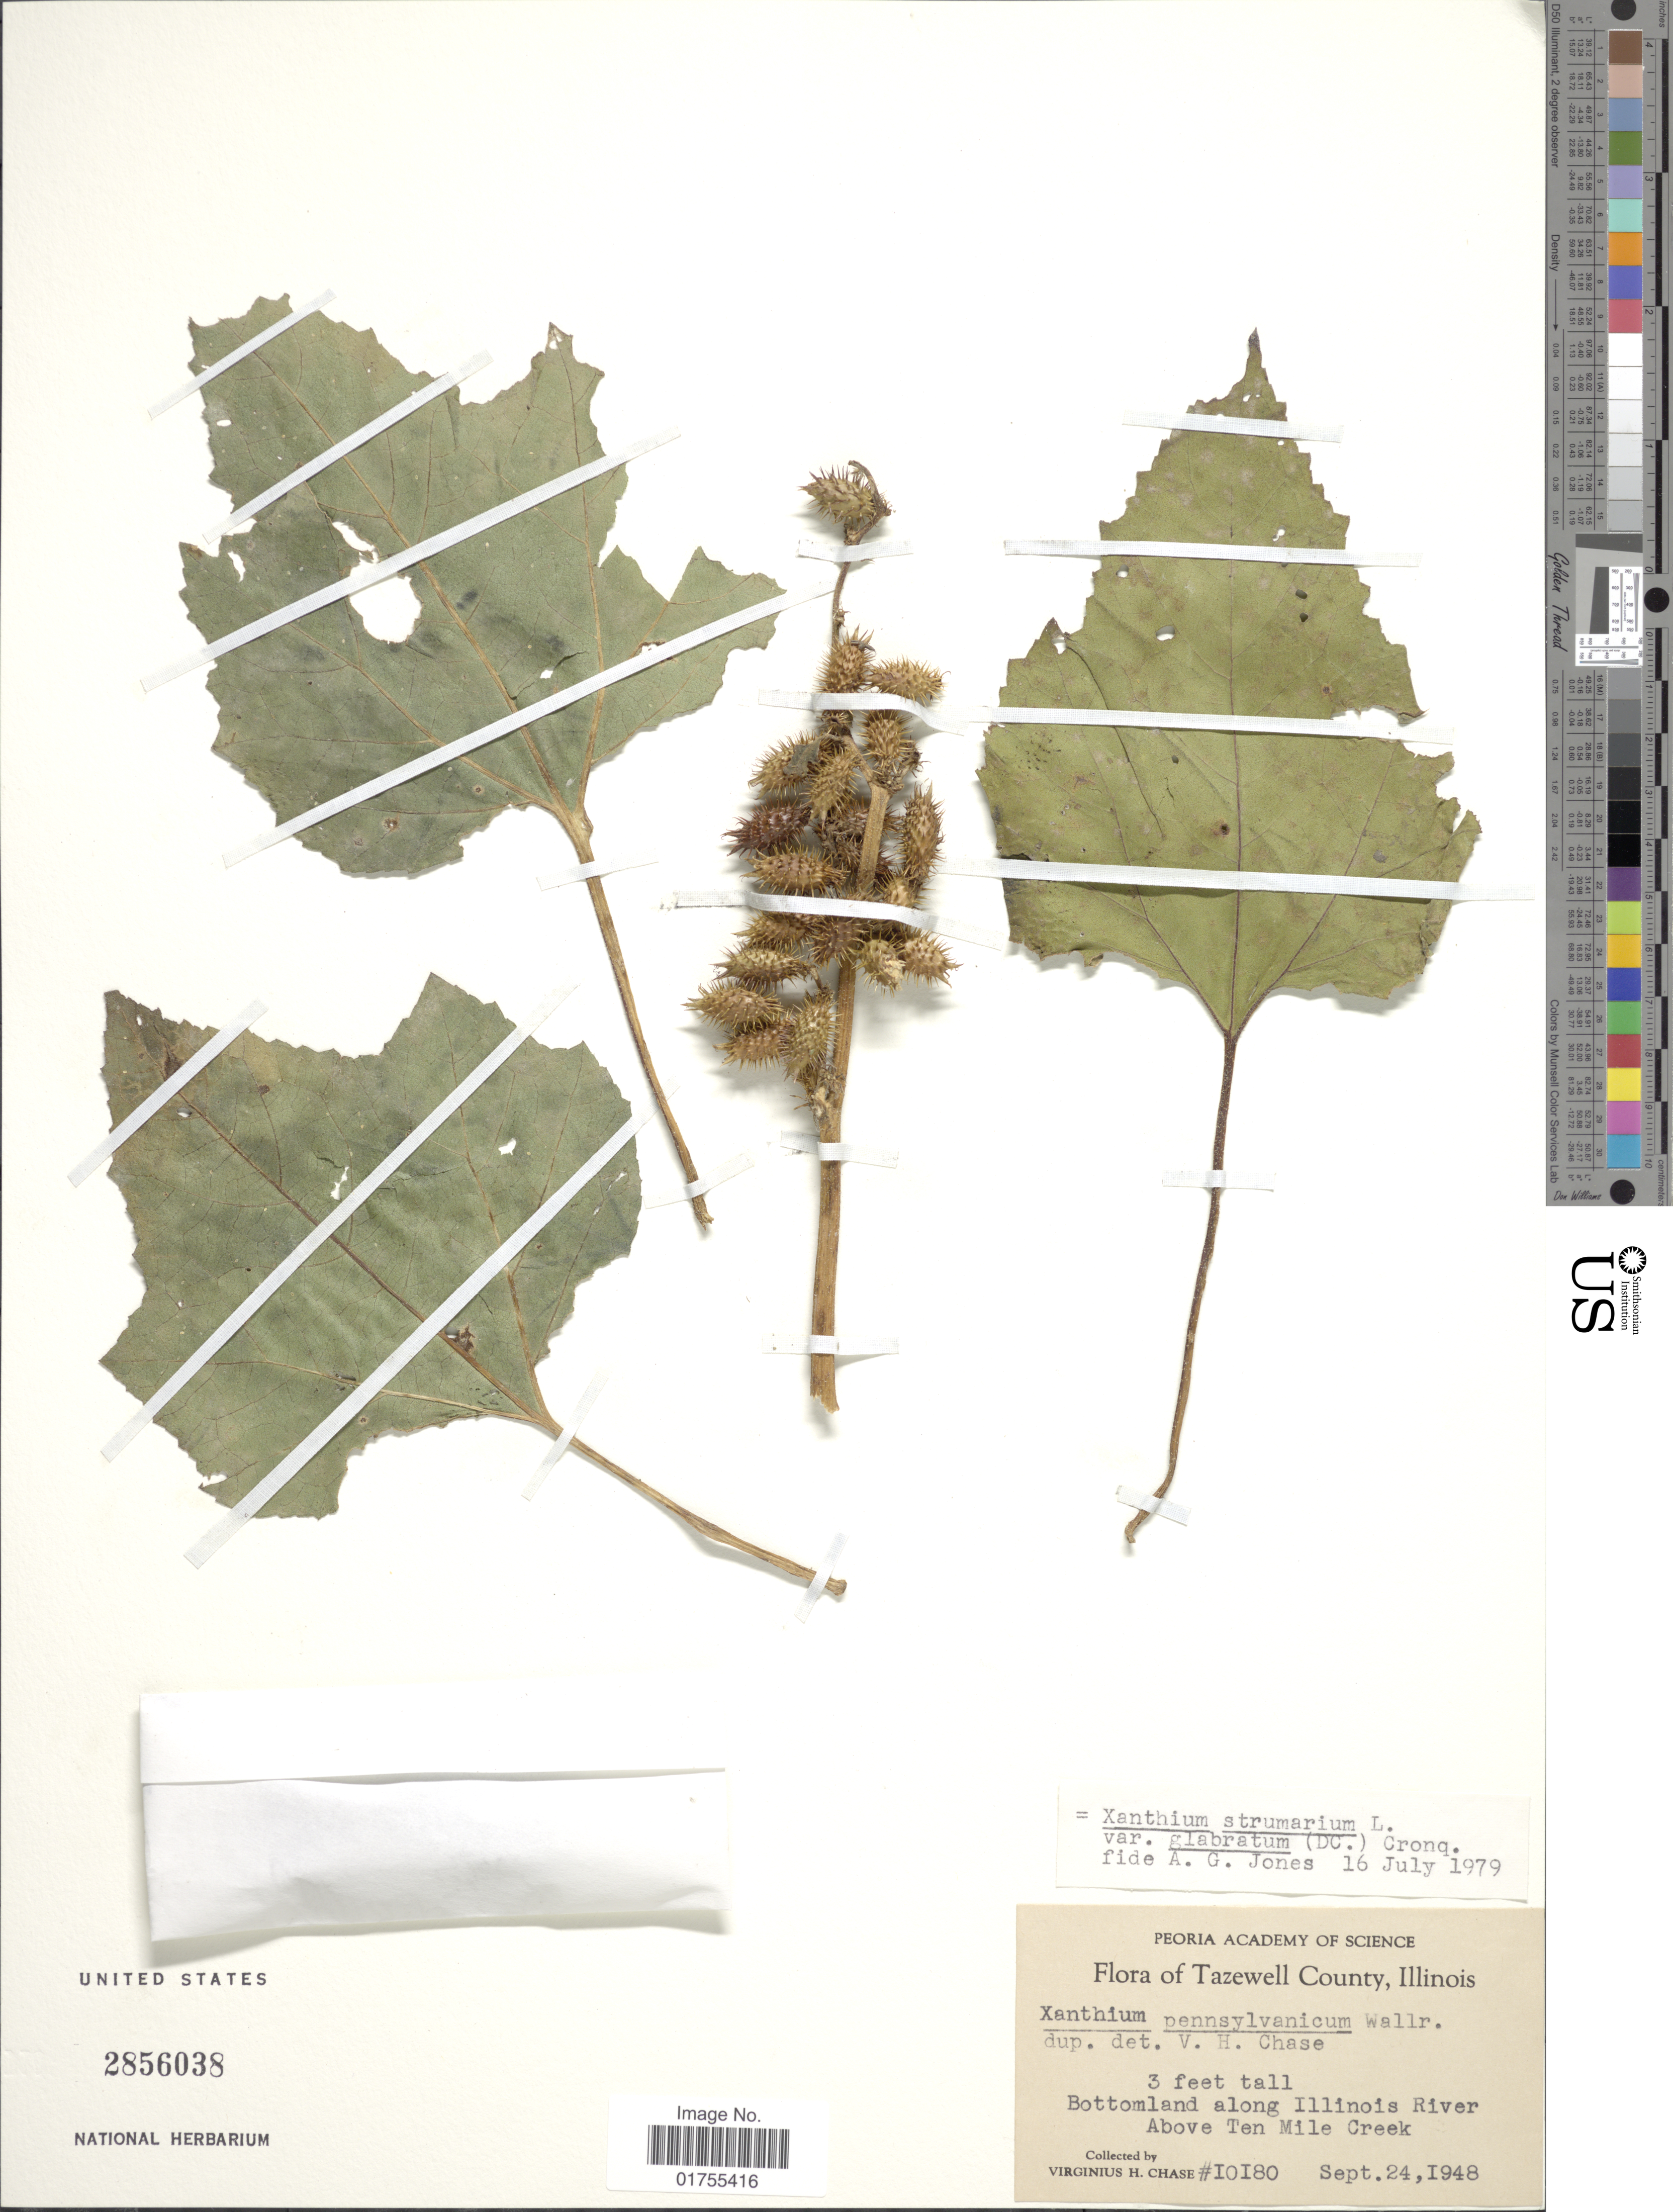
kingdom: Plantae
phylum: Tracheophyta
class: Magnoliopsida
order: Asterales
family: Asteraceae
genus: Xanthium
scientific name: Xanthium strumarium var. glabratum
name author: Mill.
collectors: V. H. Chase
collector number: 10180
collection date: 1948-09-24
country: United States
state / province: Illinois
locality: Tazewell County, Bottomland cornfield along Illinois, Above Ten Mile Creek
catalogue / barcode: US 2856038